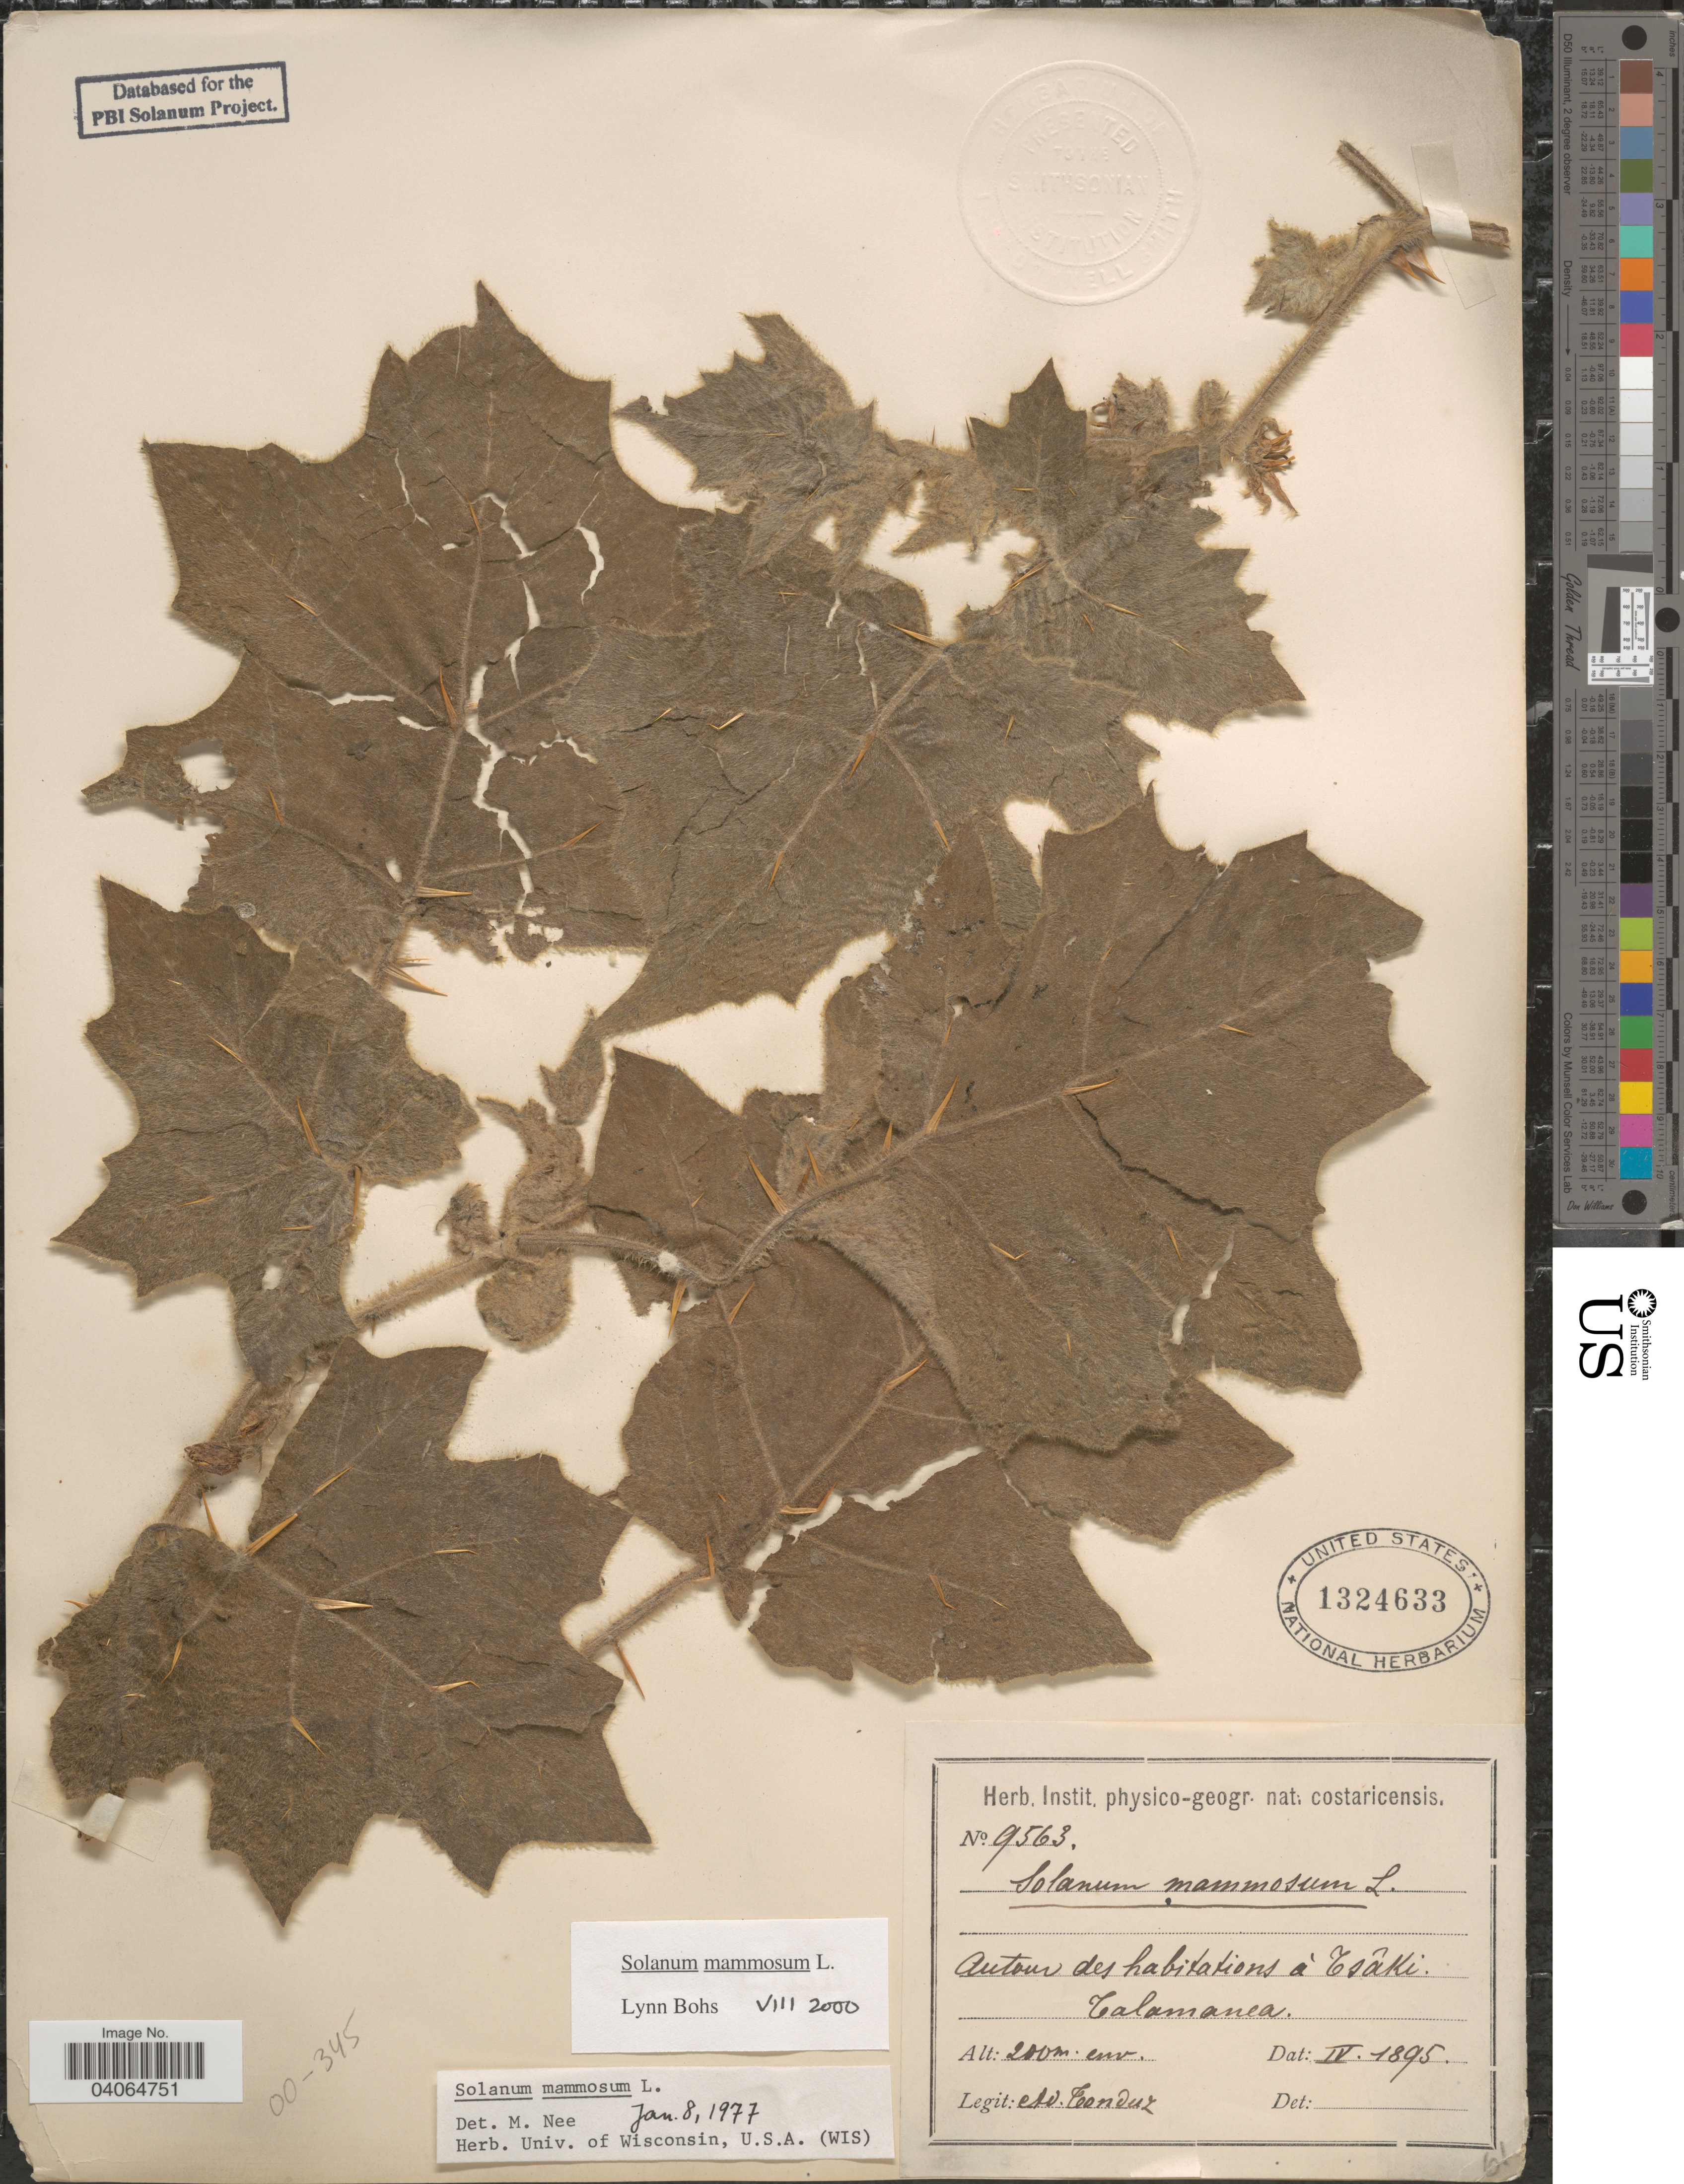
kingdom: Plantae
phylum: Tracheophyta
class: Magnoliopsida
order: Solanales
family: Solanaceae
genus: Solanum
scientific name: Solanum mammosum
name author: L.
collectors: A. Tonduz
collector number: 9563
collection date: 1895-04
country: Costa Rica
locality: Autour des habitations à Tsâki. Talamanca.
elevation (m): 200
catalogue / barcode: US 1324633